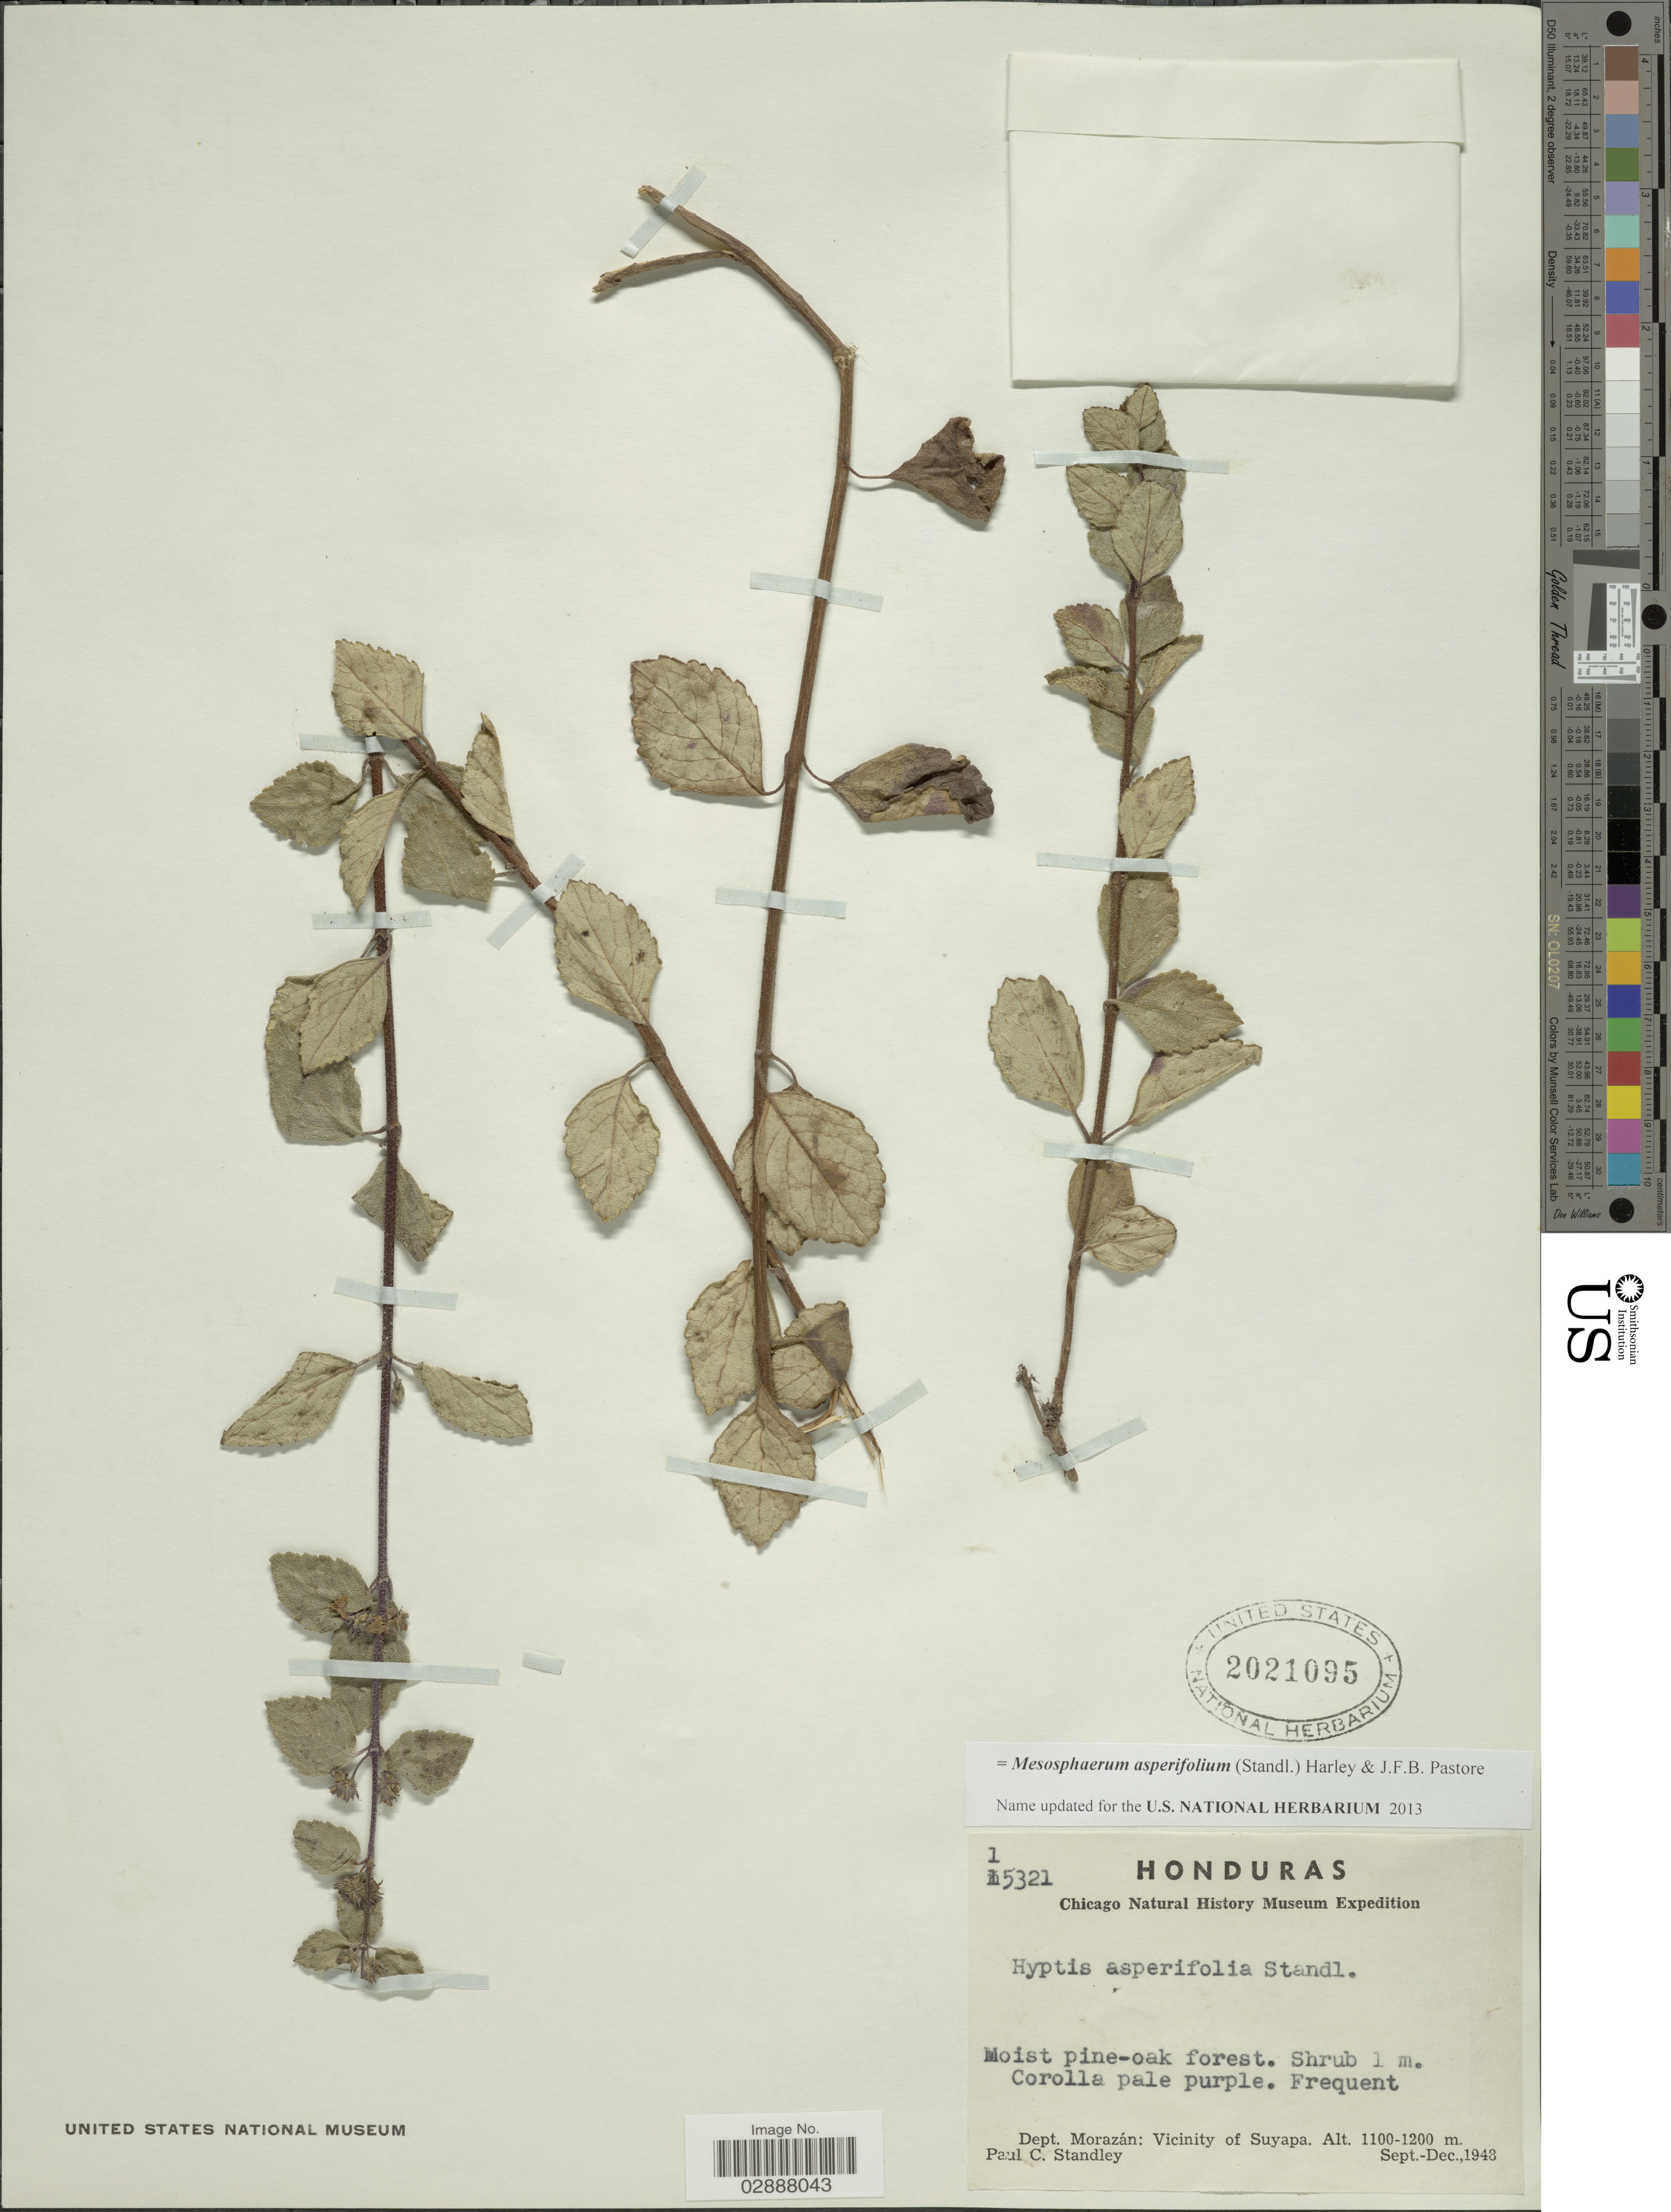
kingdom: Plantae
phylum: Tracheophyta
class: Magnoliopsida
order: Lamiales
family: Lamiaceae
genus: Mesosphaerum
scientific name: Mesosphaerum asperifolium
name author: (Standl.) Harley & J.F.B. Pastore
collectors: P. C. Standley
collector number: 15321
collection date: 1948-09/1948-12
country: Honduras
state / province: Fco. Morazán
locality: Dept. Morazán: Vicinity of Suyapa.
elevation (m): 1100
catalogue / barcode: US 2021095